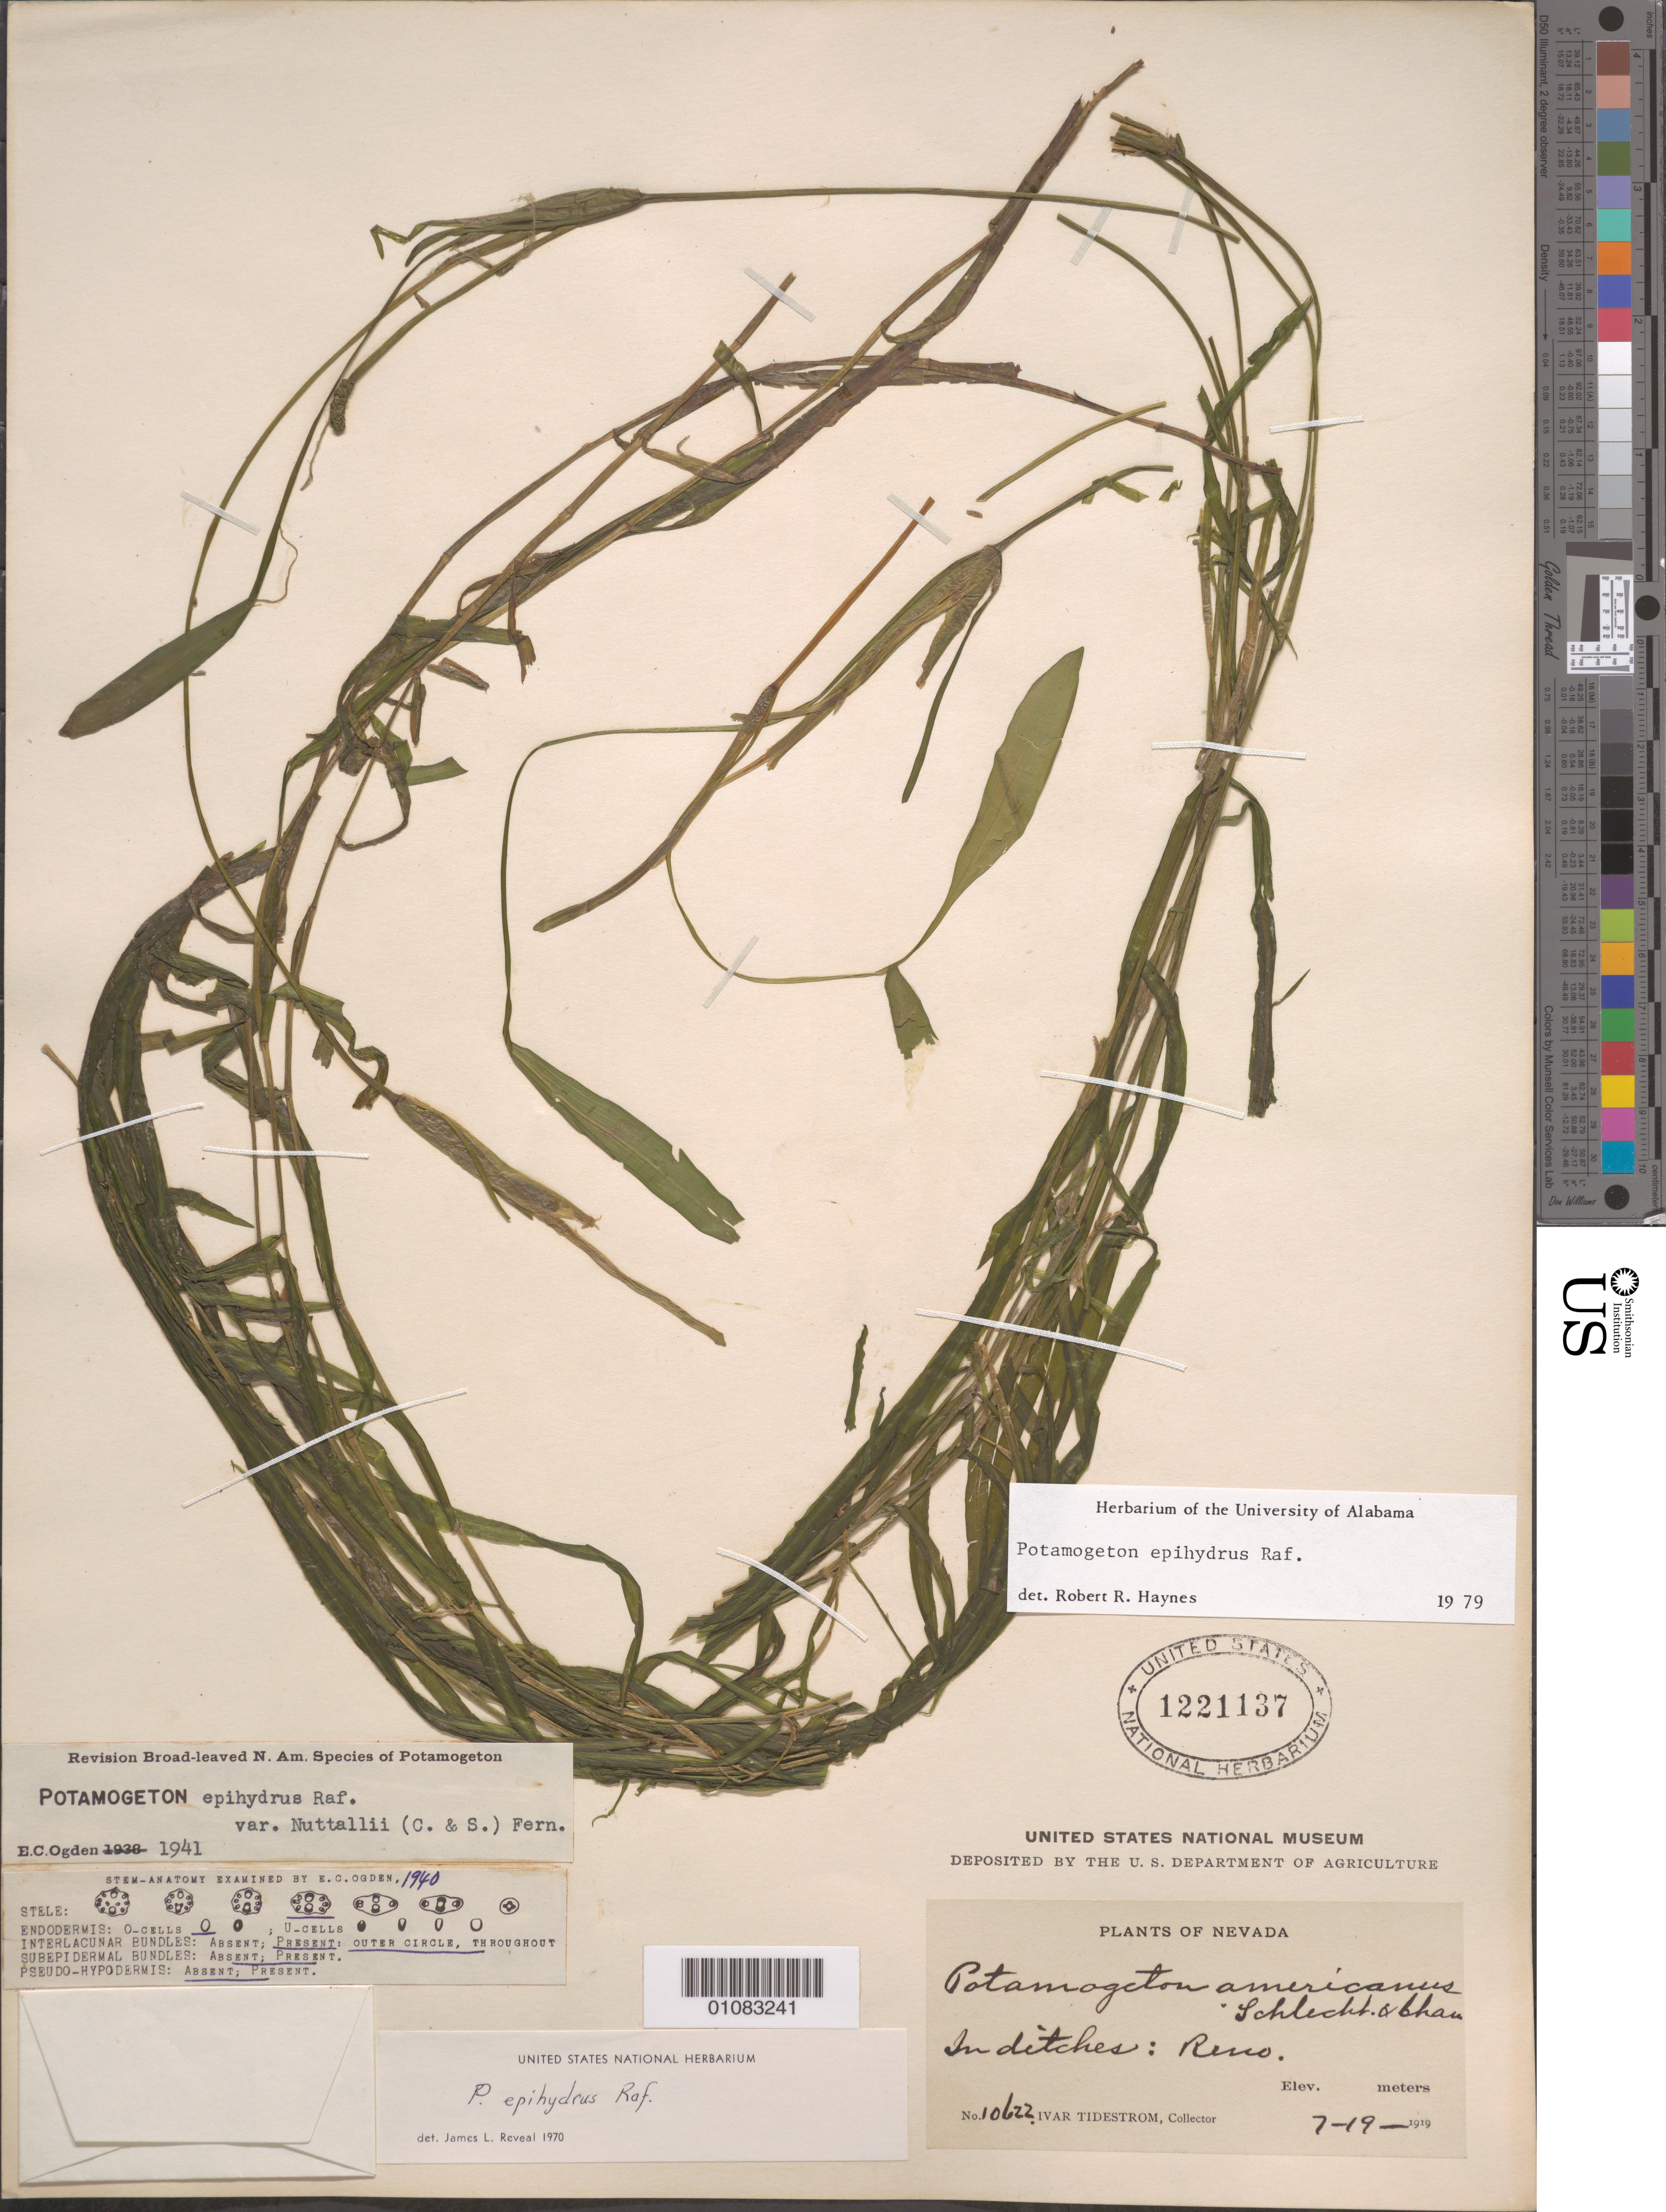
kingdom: Plantae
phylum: Tracheophyta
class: Liliopsida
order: Alismatales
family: Potamogetonaceae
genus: Potamogeton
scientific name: Potamogeton epihydrus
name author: Raf.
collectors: I. F. Tidestrom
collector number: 10622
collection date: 1919-07-19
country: United States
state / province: Nevada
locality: Reno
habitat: In ditches.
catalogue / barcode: US 1221137